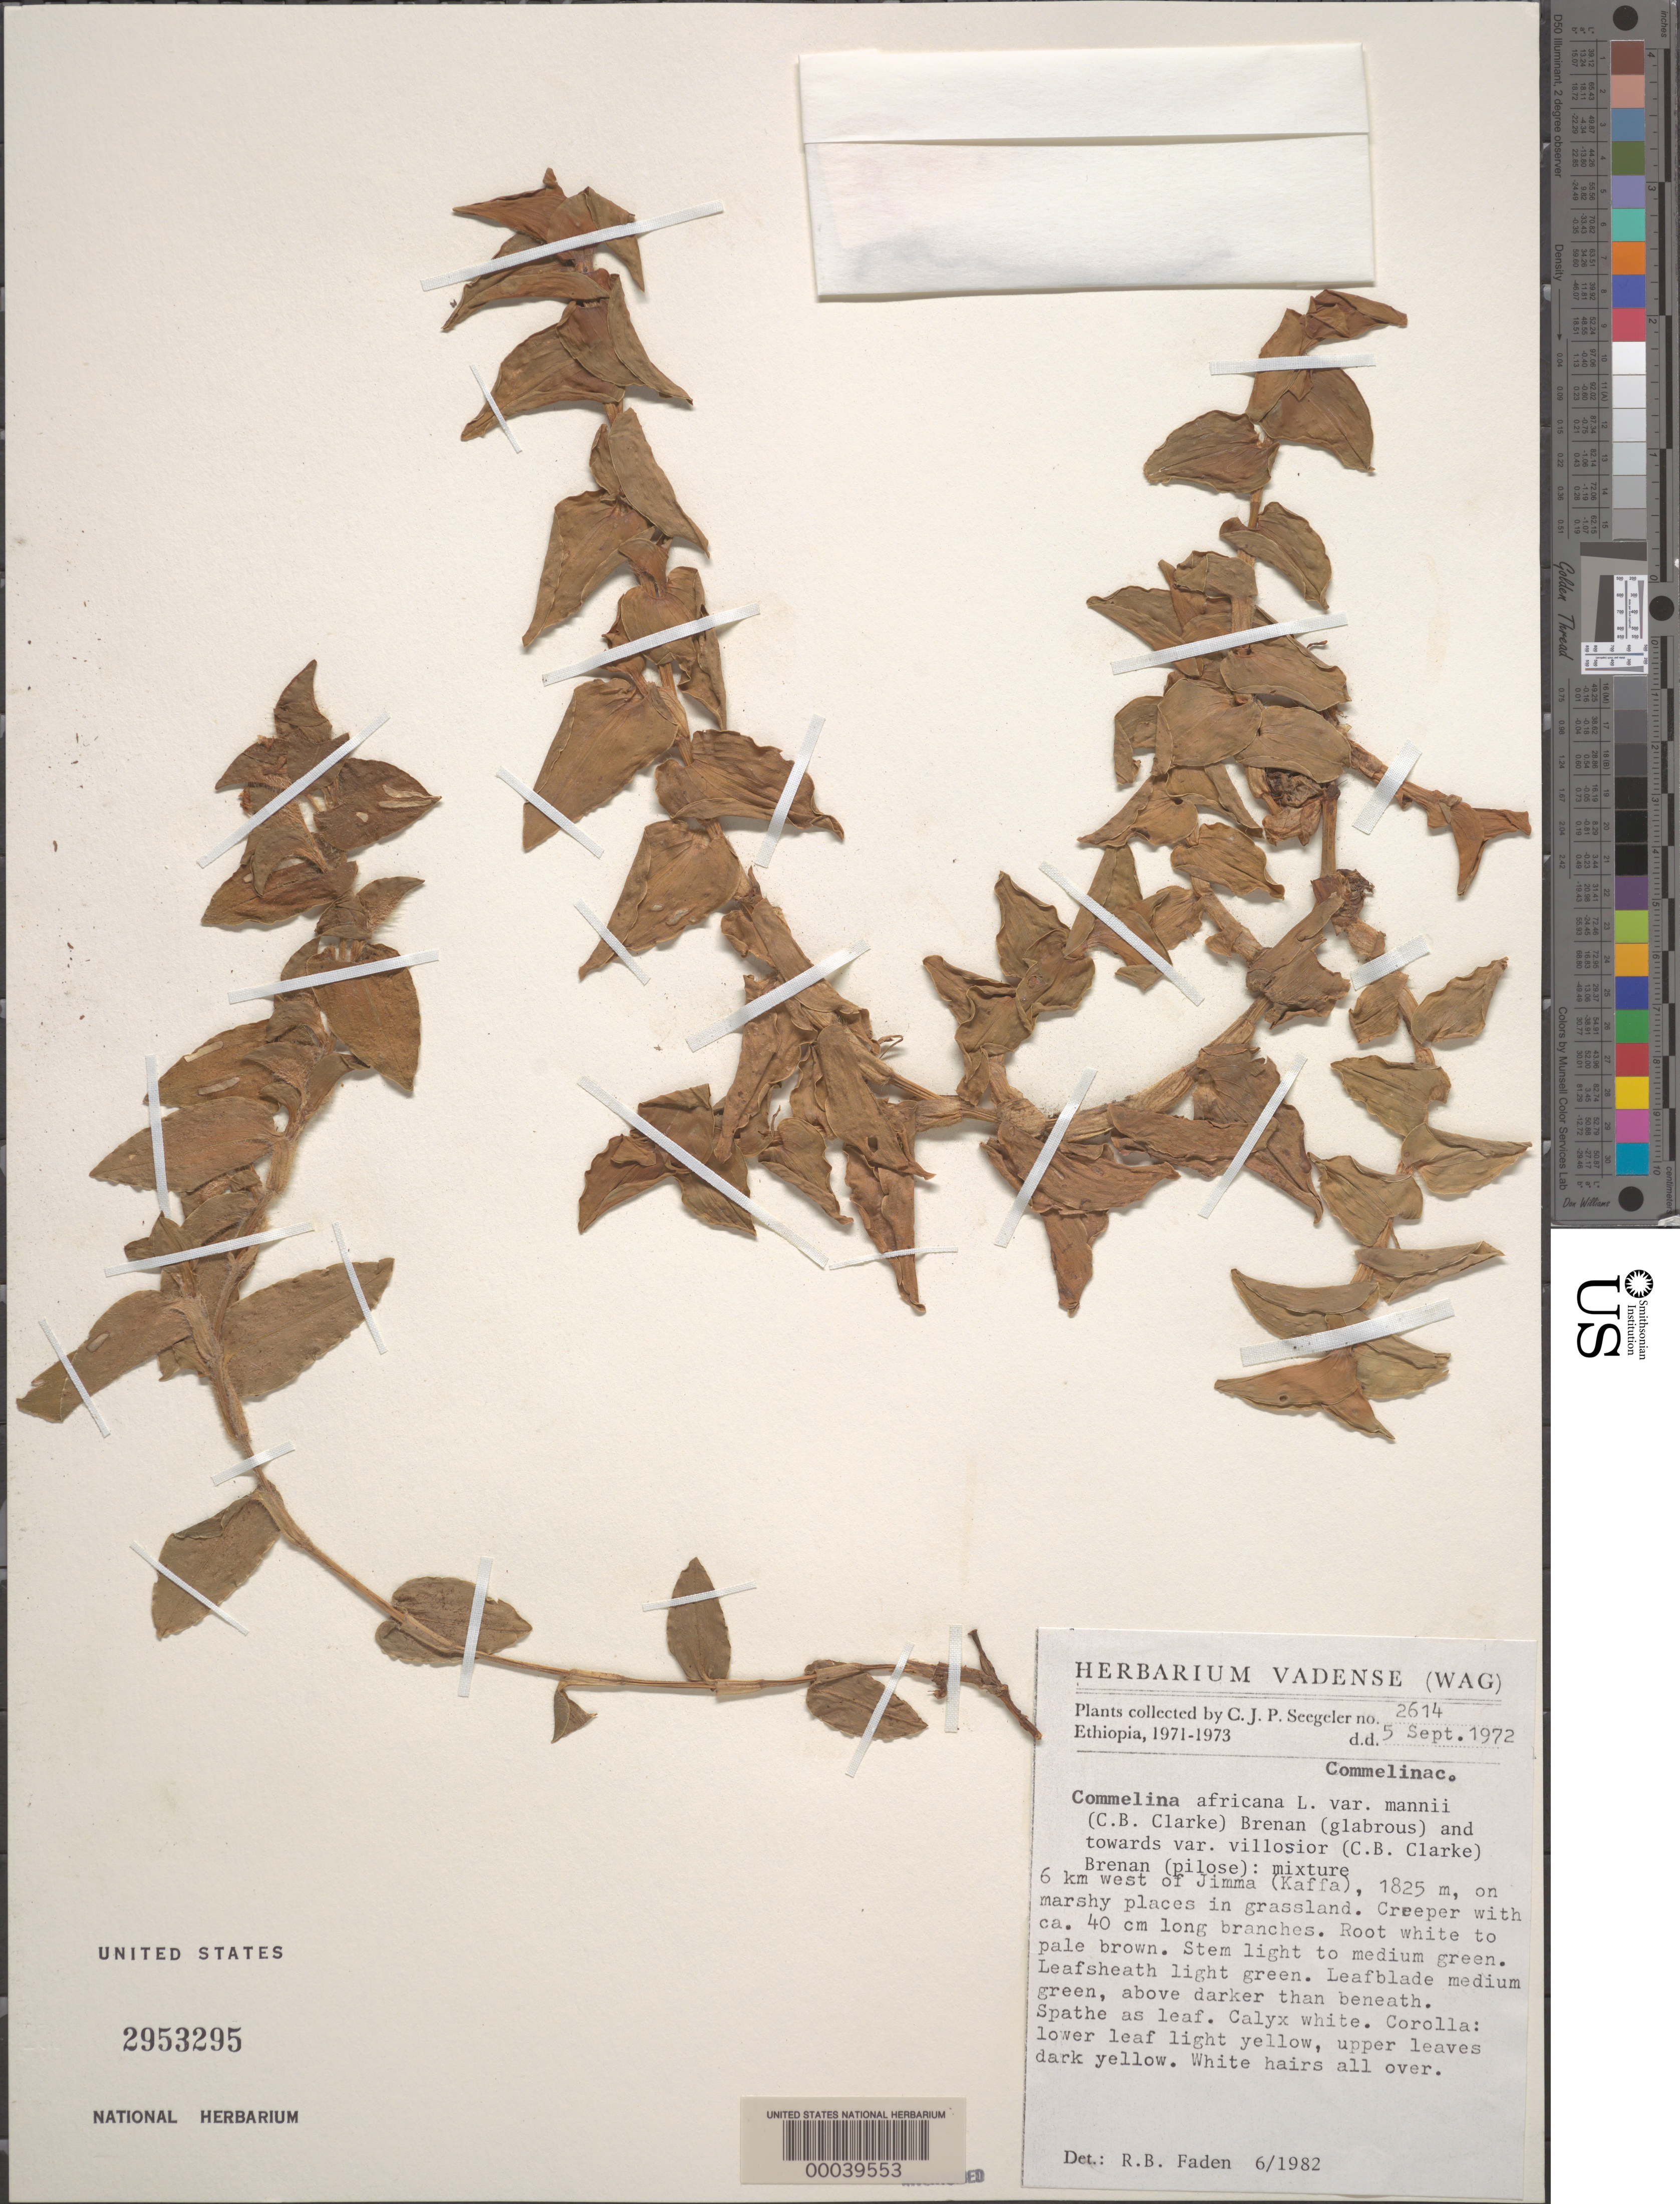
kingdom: Plantae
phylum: Tracheophyta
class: Liliopsida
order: Commelinales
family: Commelinaceae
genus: Commelina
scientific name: Commelina africana var. mannii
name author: (C.B. Clarke) Brenan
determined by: Faden, Robert B., (US), Smithsonian Institution - National Museum of Natural History (UNITED STATES)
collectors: C. Seegeler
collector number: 2614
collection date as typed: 05 Sep 1972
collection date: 1972-09-05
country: Ethiopia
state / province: South West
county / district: Keffa (?)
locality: W of jimma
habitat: Marshy areas of grassland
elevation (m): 1825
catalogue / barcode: US 2953295